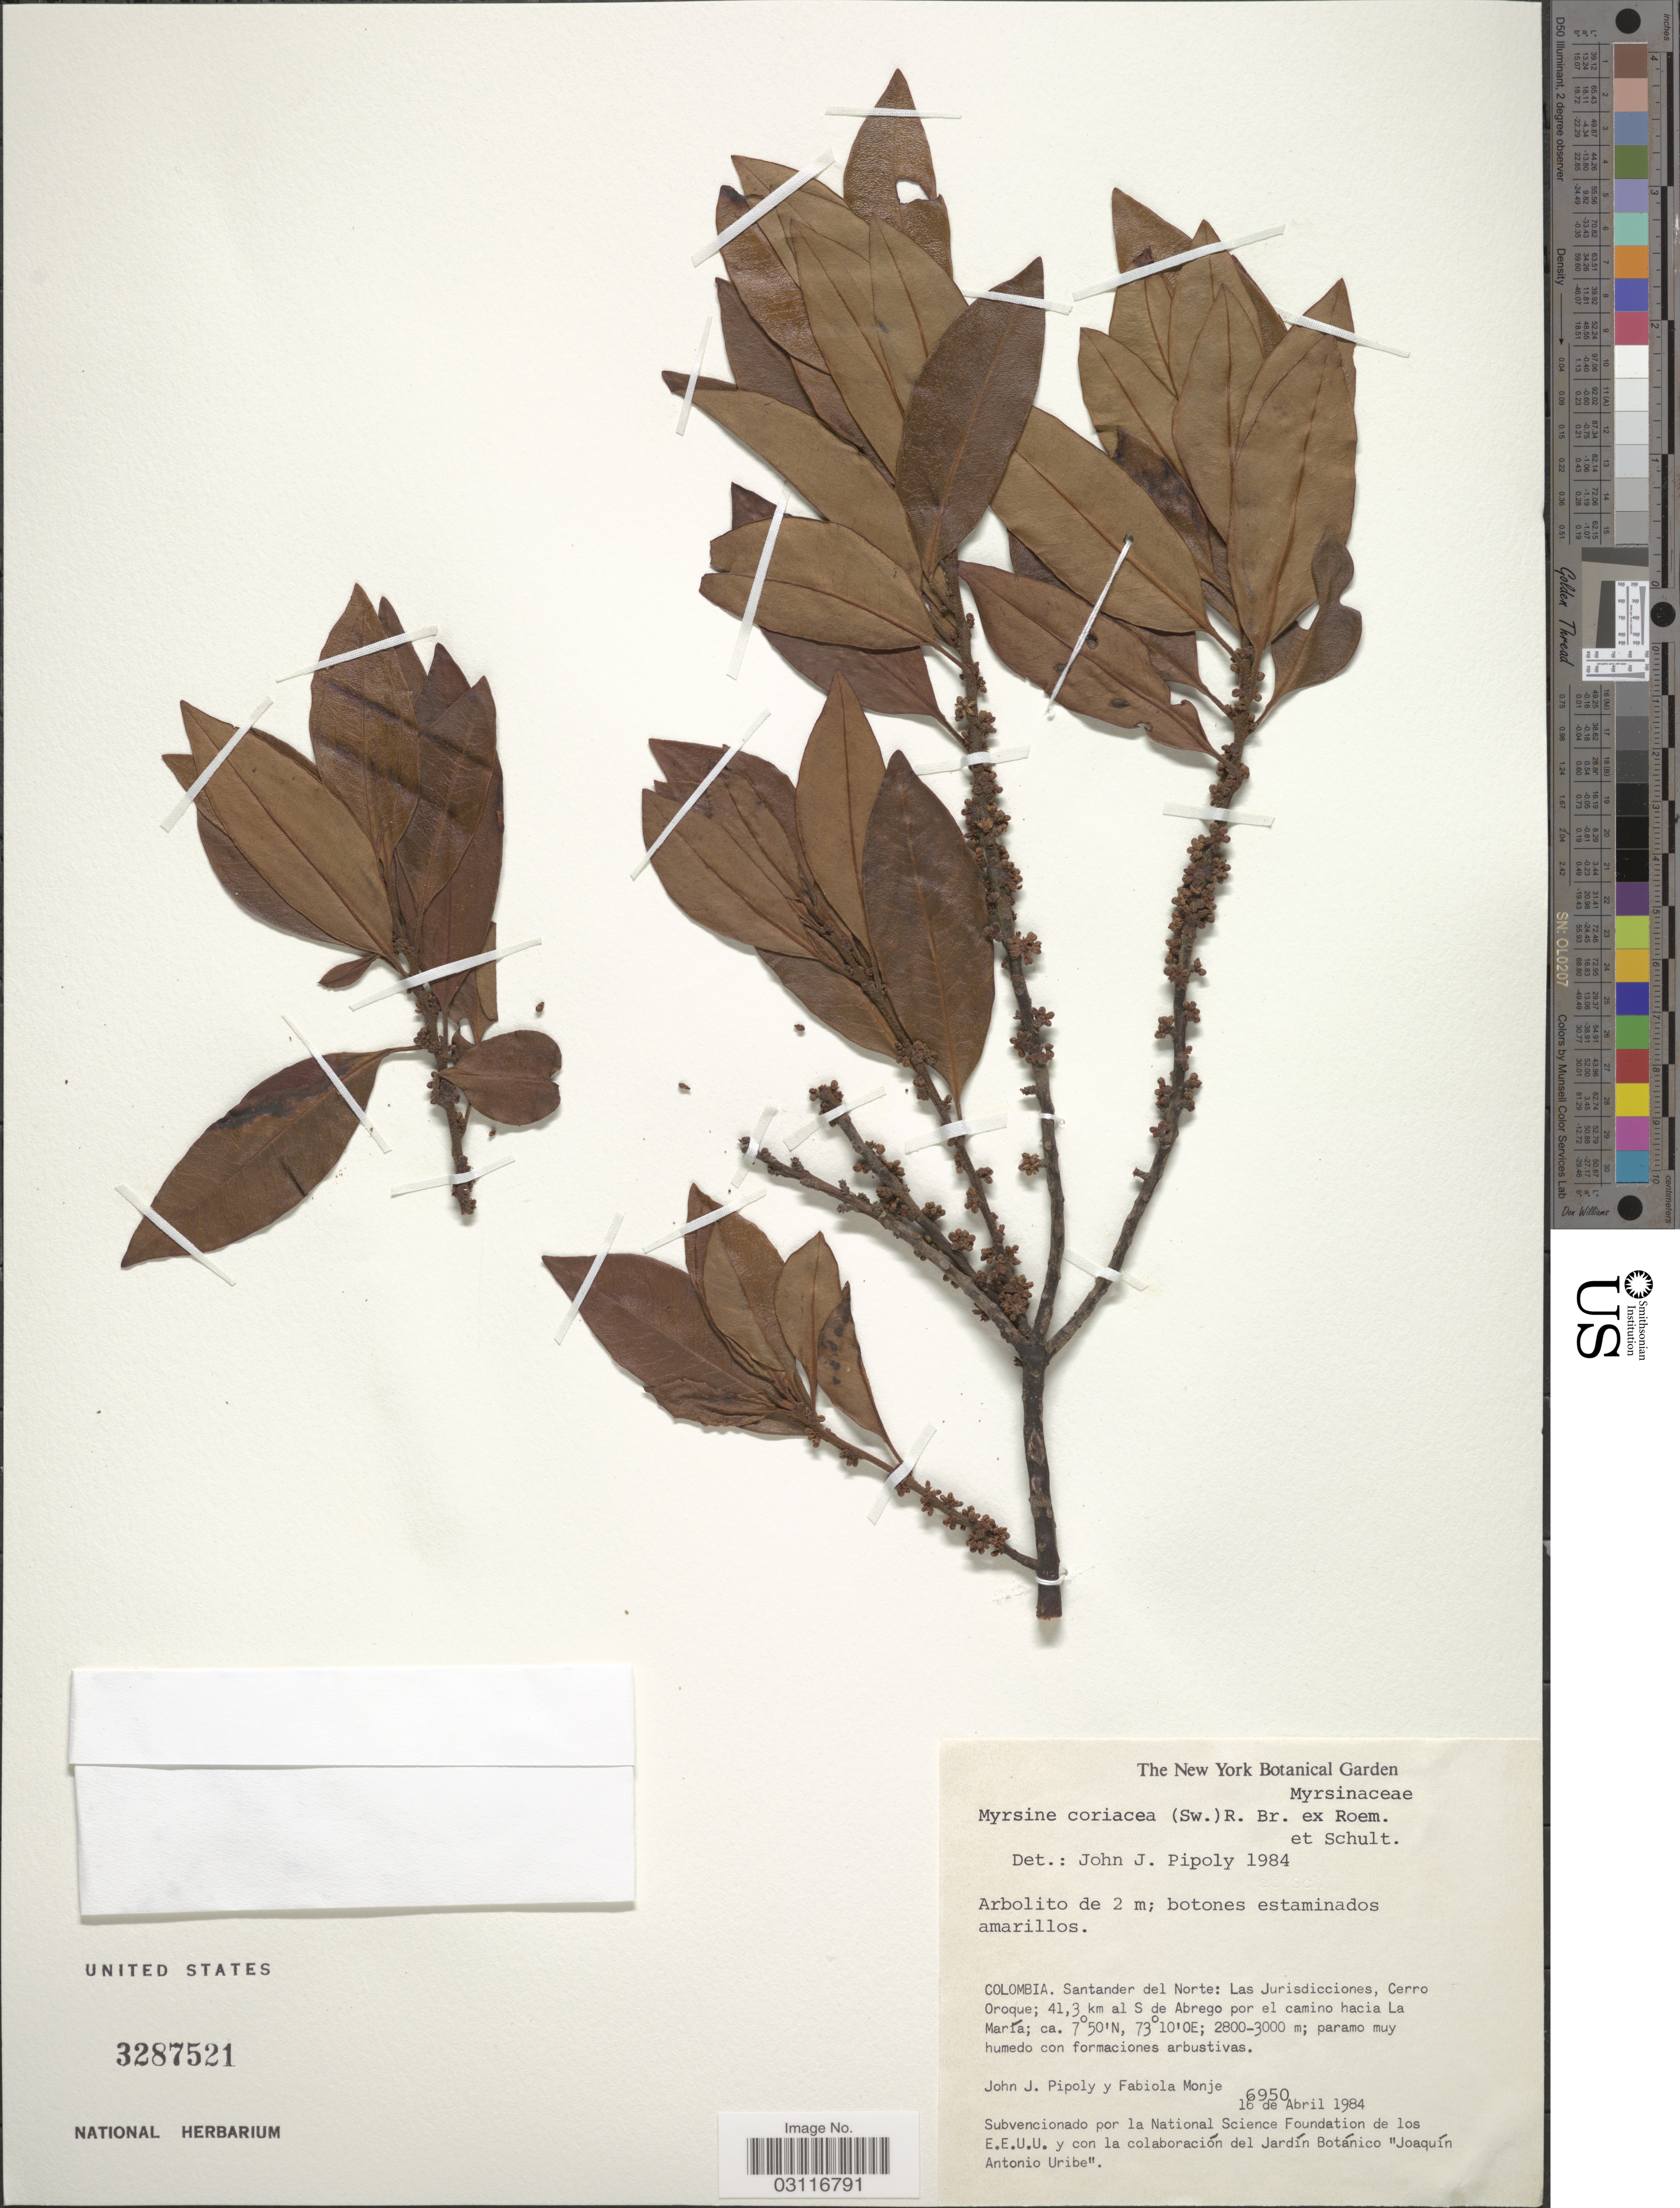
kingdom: Plantae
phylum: Tracheophyta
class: Magnoliopsida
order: Ericales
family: Primulaceae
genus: Myrsine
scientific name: Myrsine coriacea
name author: (Sw.) R. Br. ex Roem. & Schult.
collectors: J. J. Pipoly & F. Monje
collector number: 6950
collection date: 1984-04-16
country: Colombia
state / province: Norte de Santander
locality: Santander del Norte: Las Jurisdicciones, Cerro Oroque; 41.3 km al S de Abrego por el camino hacia La María.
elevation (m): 2800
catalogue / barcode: US 3287521